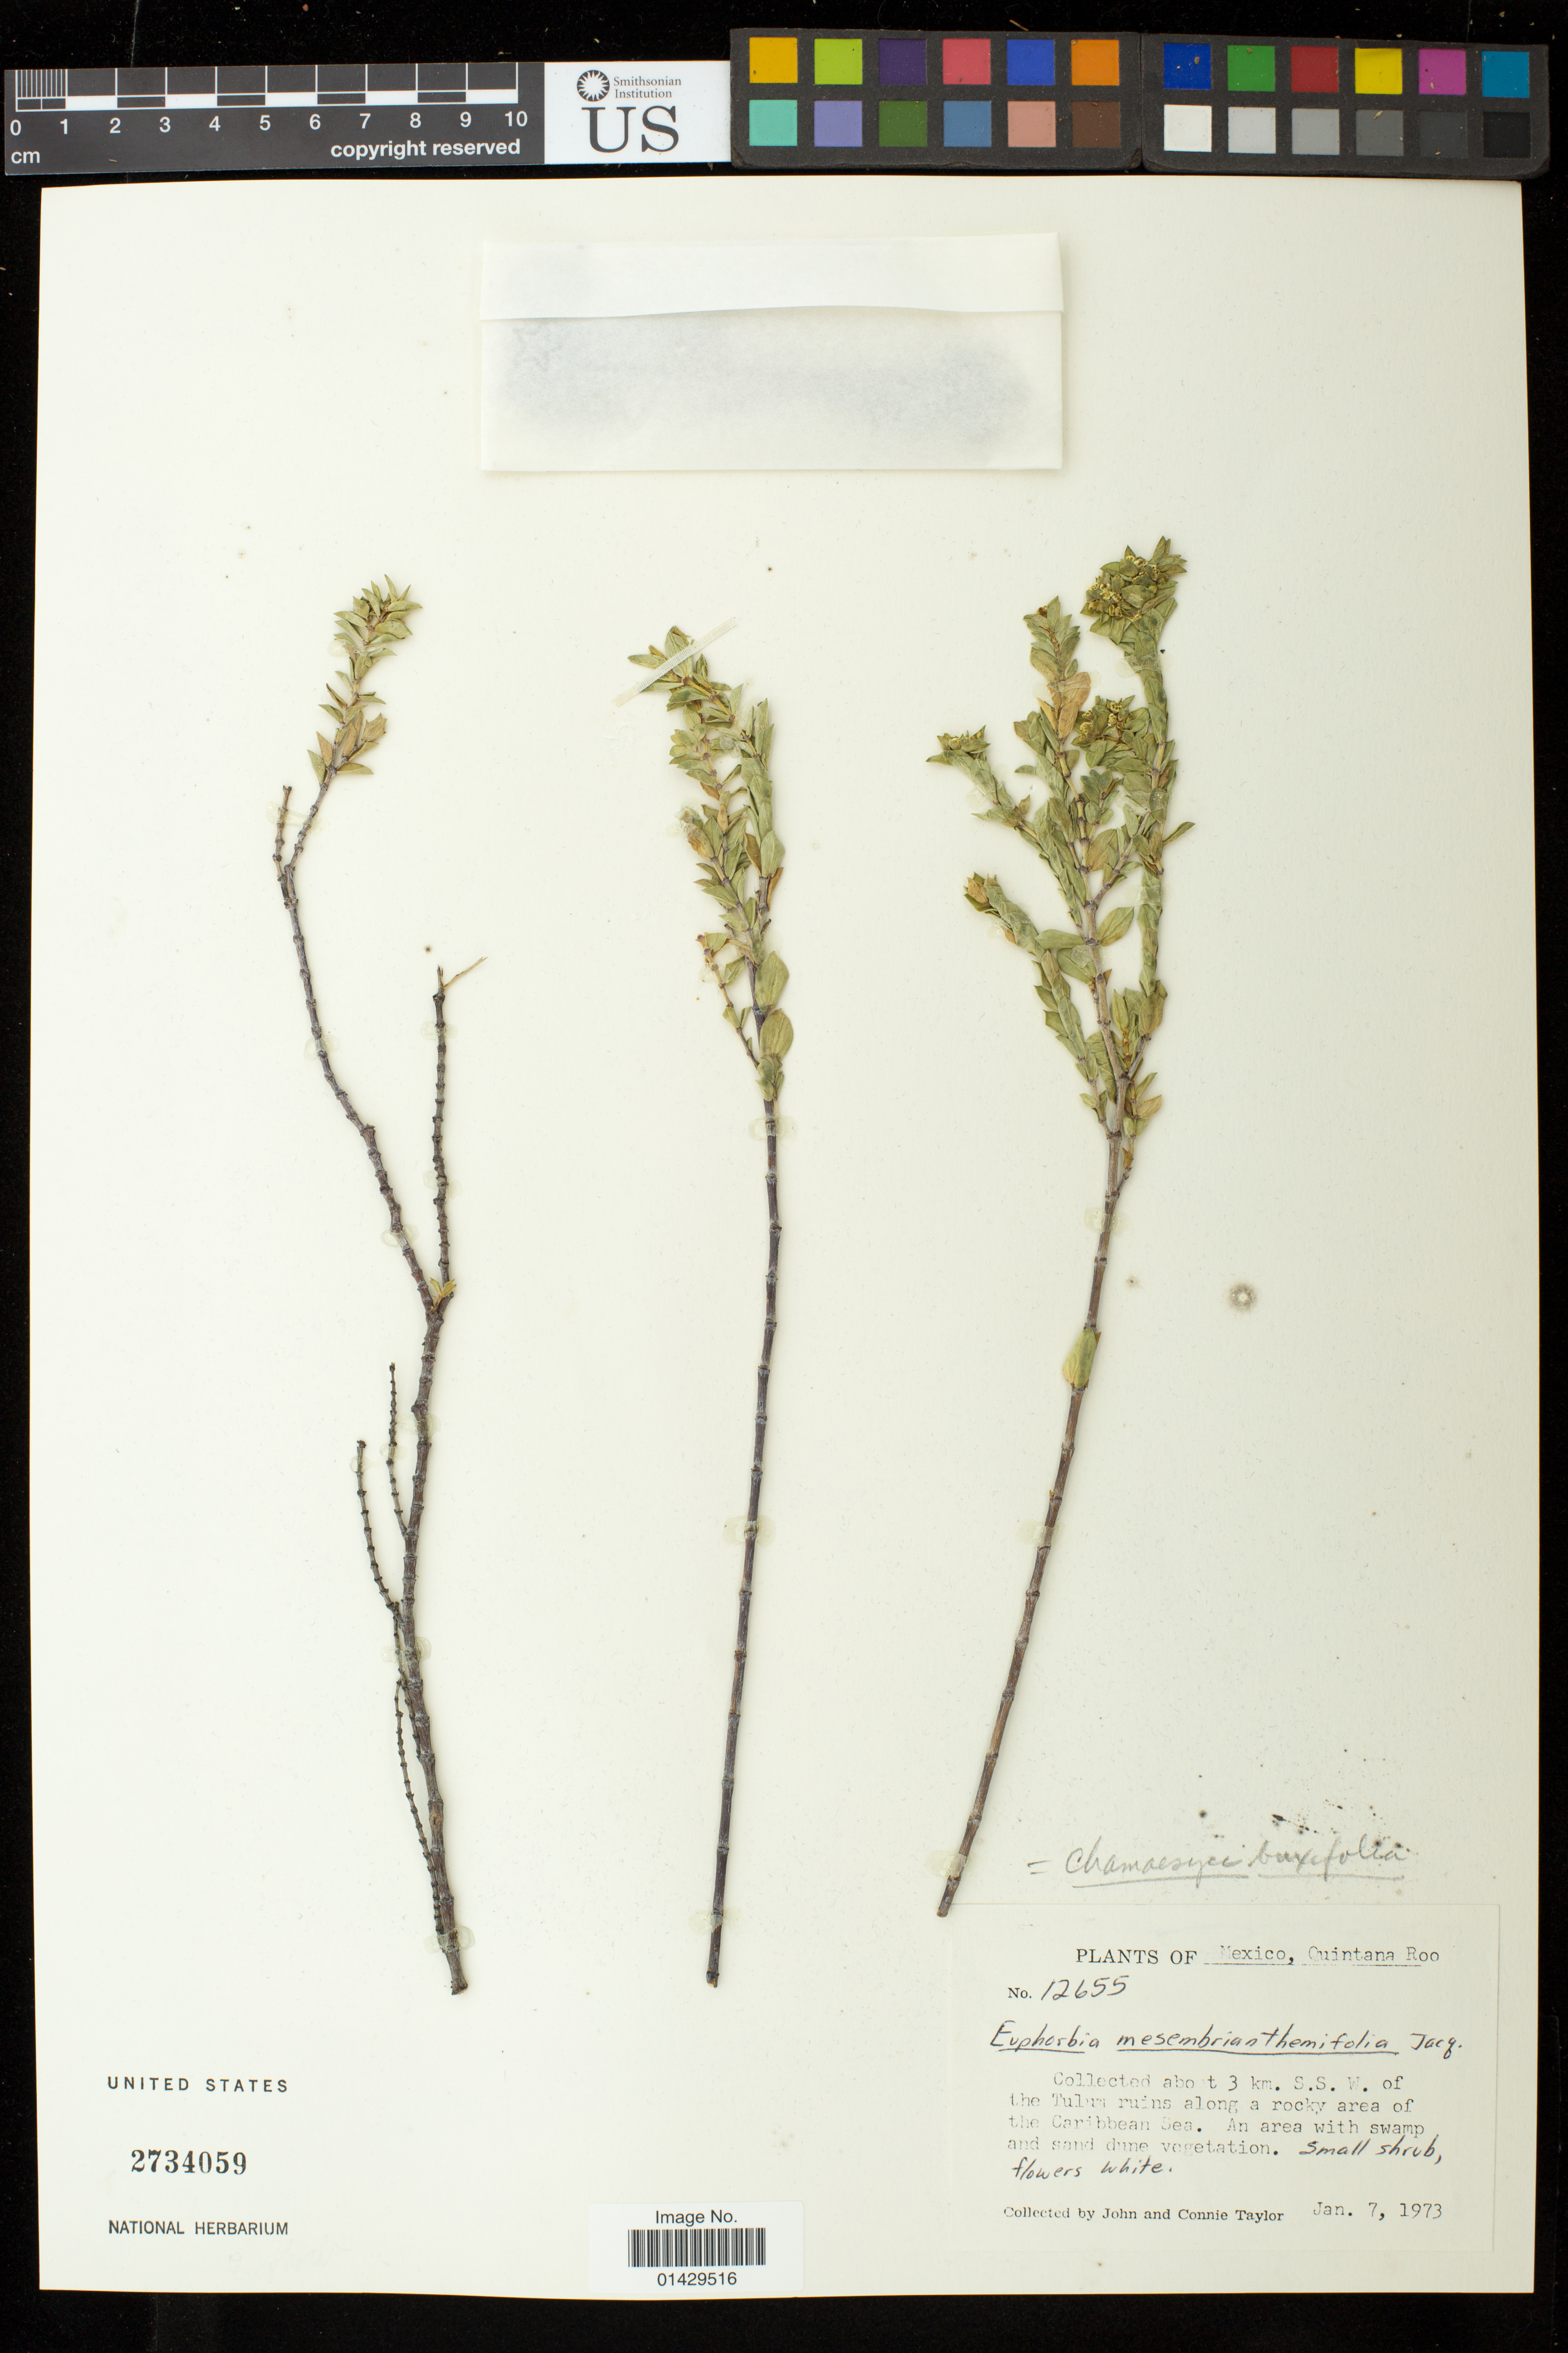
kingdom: Plantae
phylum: Tracheophyta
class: Magnoliopsida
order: Malpighiales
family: Euphorbiaceae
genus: Euphorbia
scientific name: Euphorbia mesembryanthemifolia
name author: Jacq.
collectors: J. Taylor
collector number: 12655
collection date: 1973-01-07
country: Mexico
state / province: Quintana Roo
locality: About 3 km. S.S.W. of the Tulum ruins along a rocky area of the Caribbean Sea.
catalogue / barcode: US 2734059